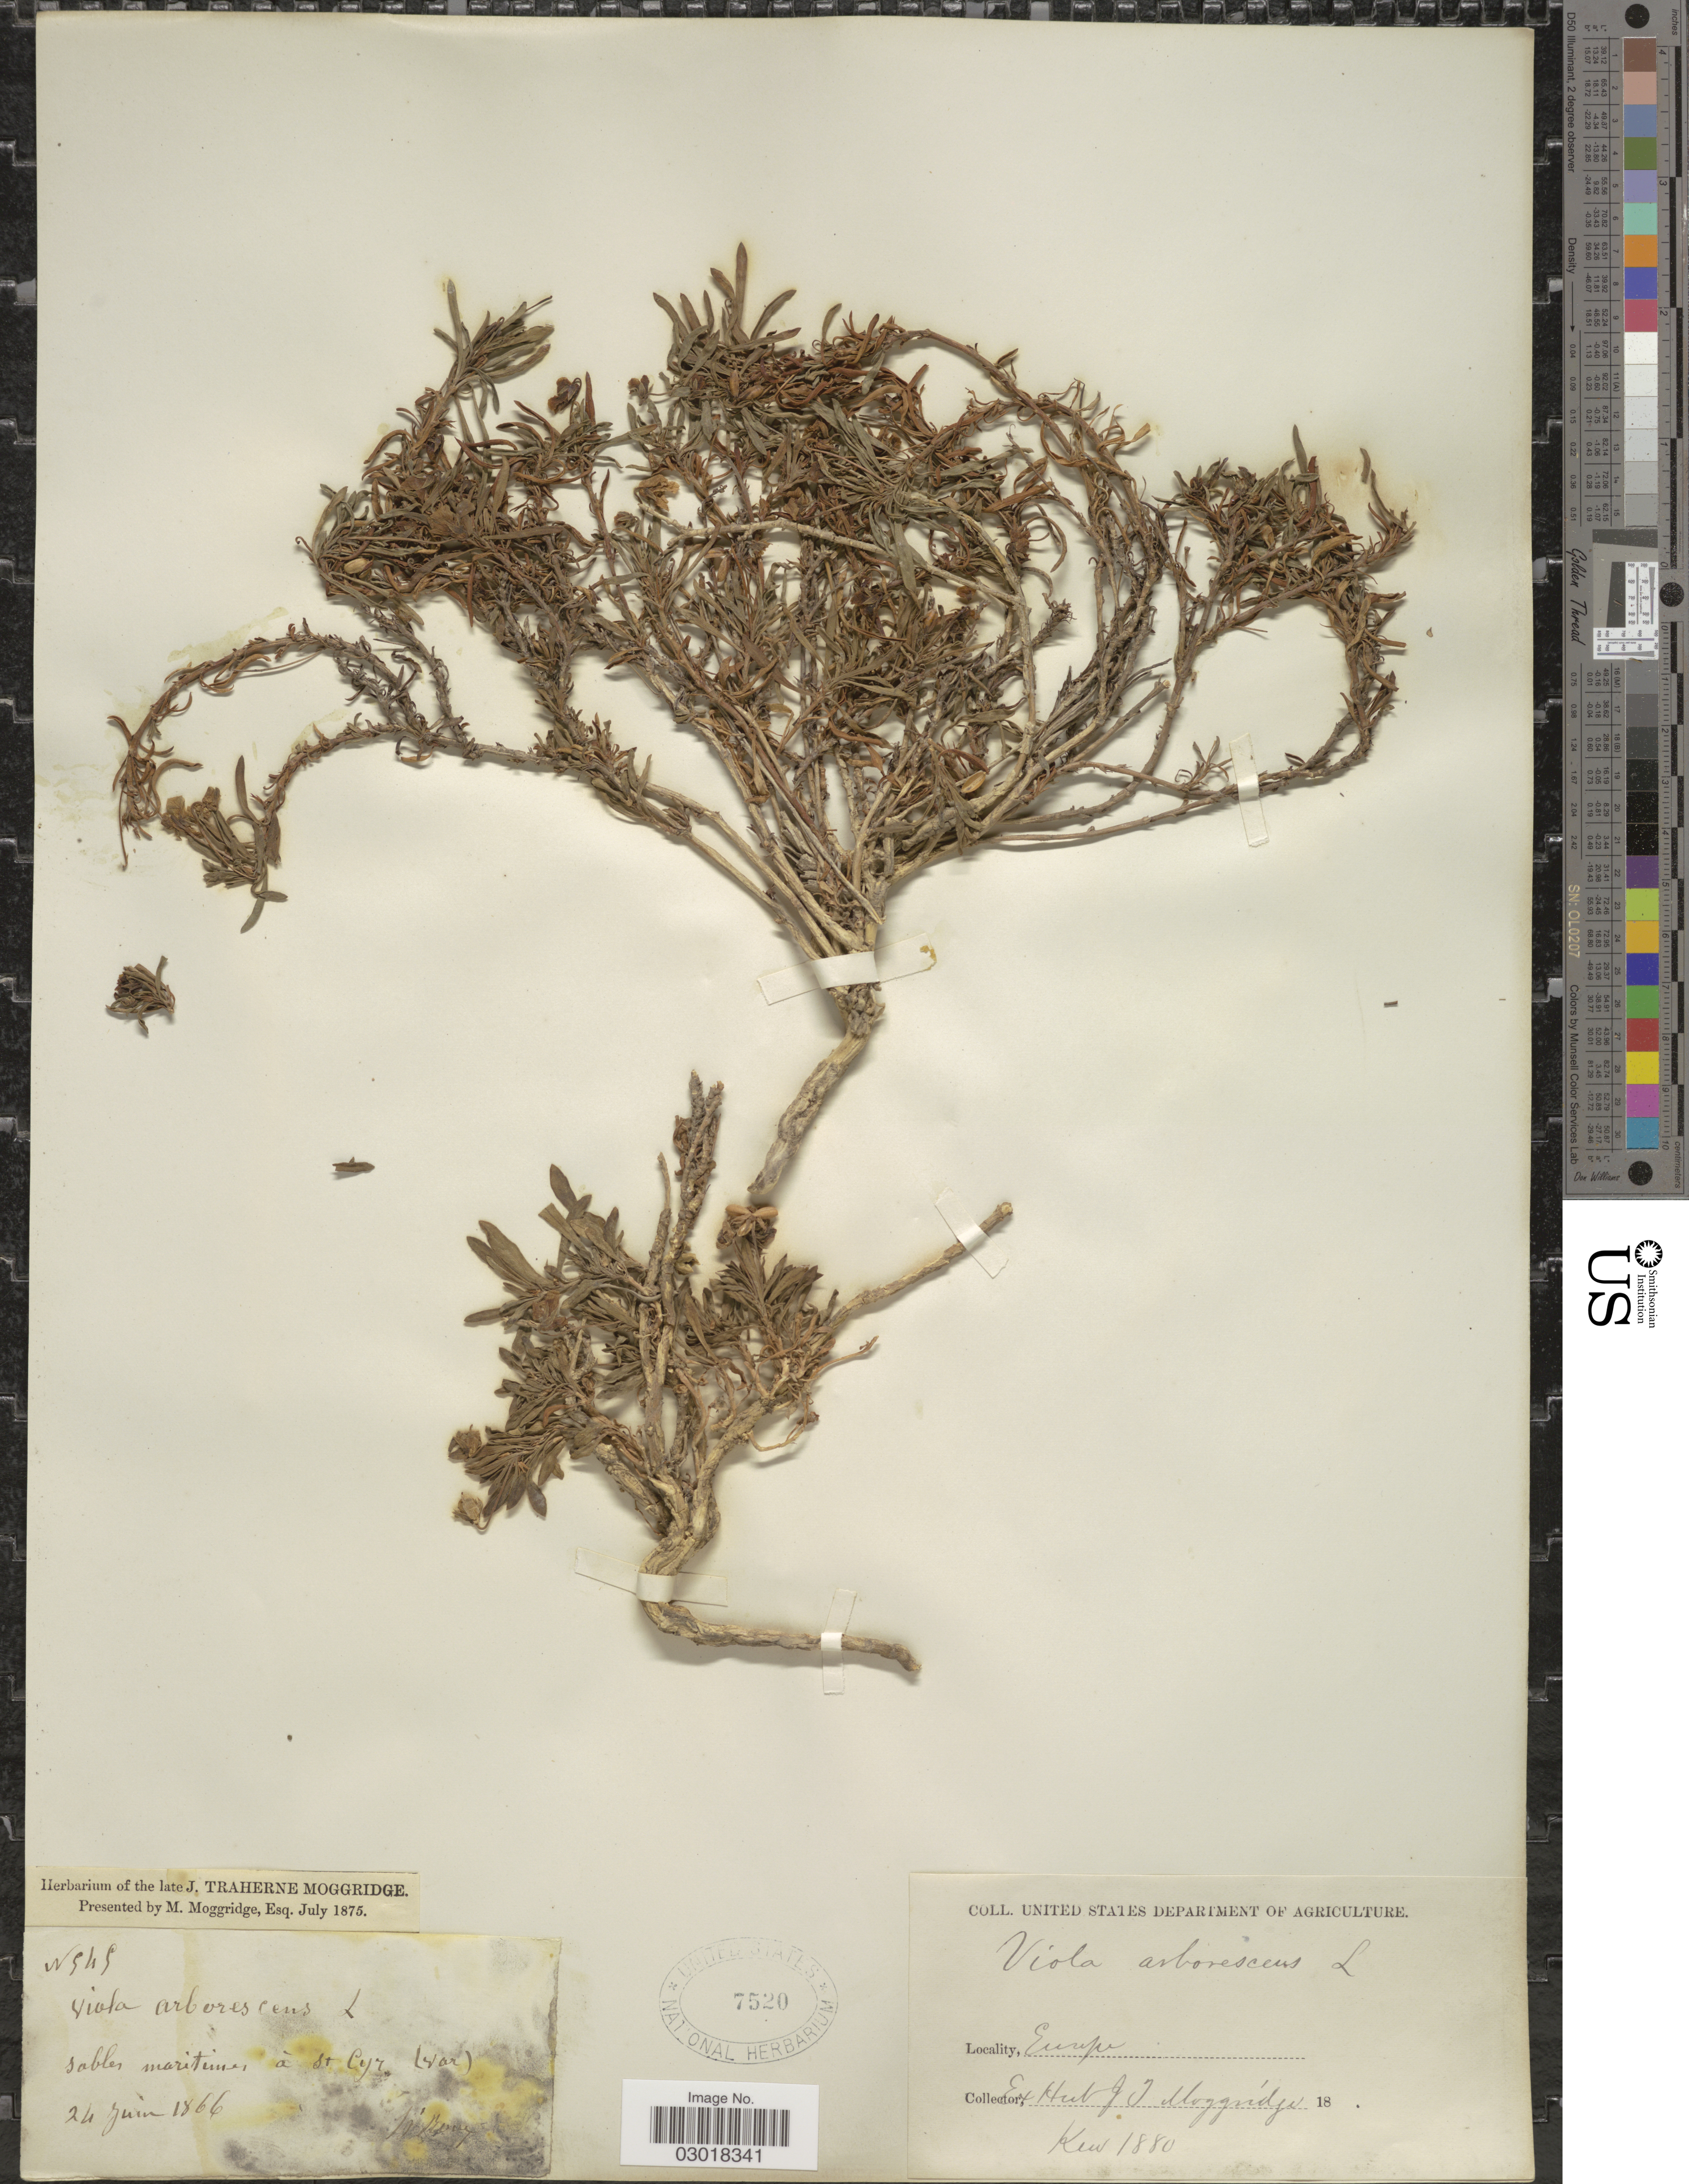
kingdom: Plantae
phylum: Tracheophyta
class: Magnoliopsida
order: Malpighiales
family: Violaceae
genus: Viola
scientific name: Viola arborescens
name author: L.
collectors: M. Moggridge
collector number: W545*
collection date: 1866-06-24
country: France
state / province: Provence-Alpes-Côte d'Azur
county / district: Var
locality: Sables maritines a St. Cyr. (Var). Europe.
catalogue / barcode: US 7520